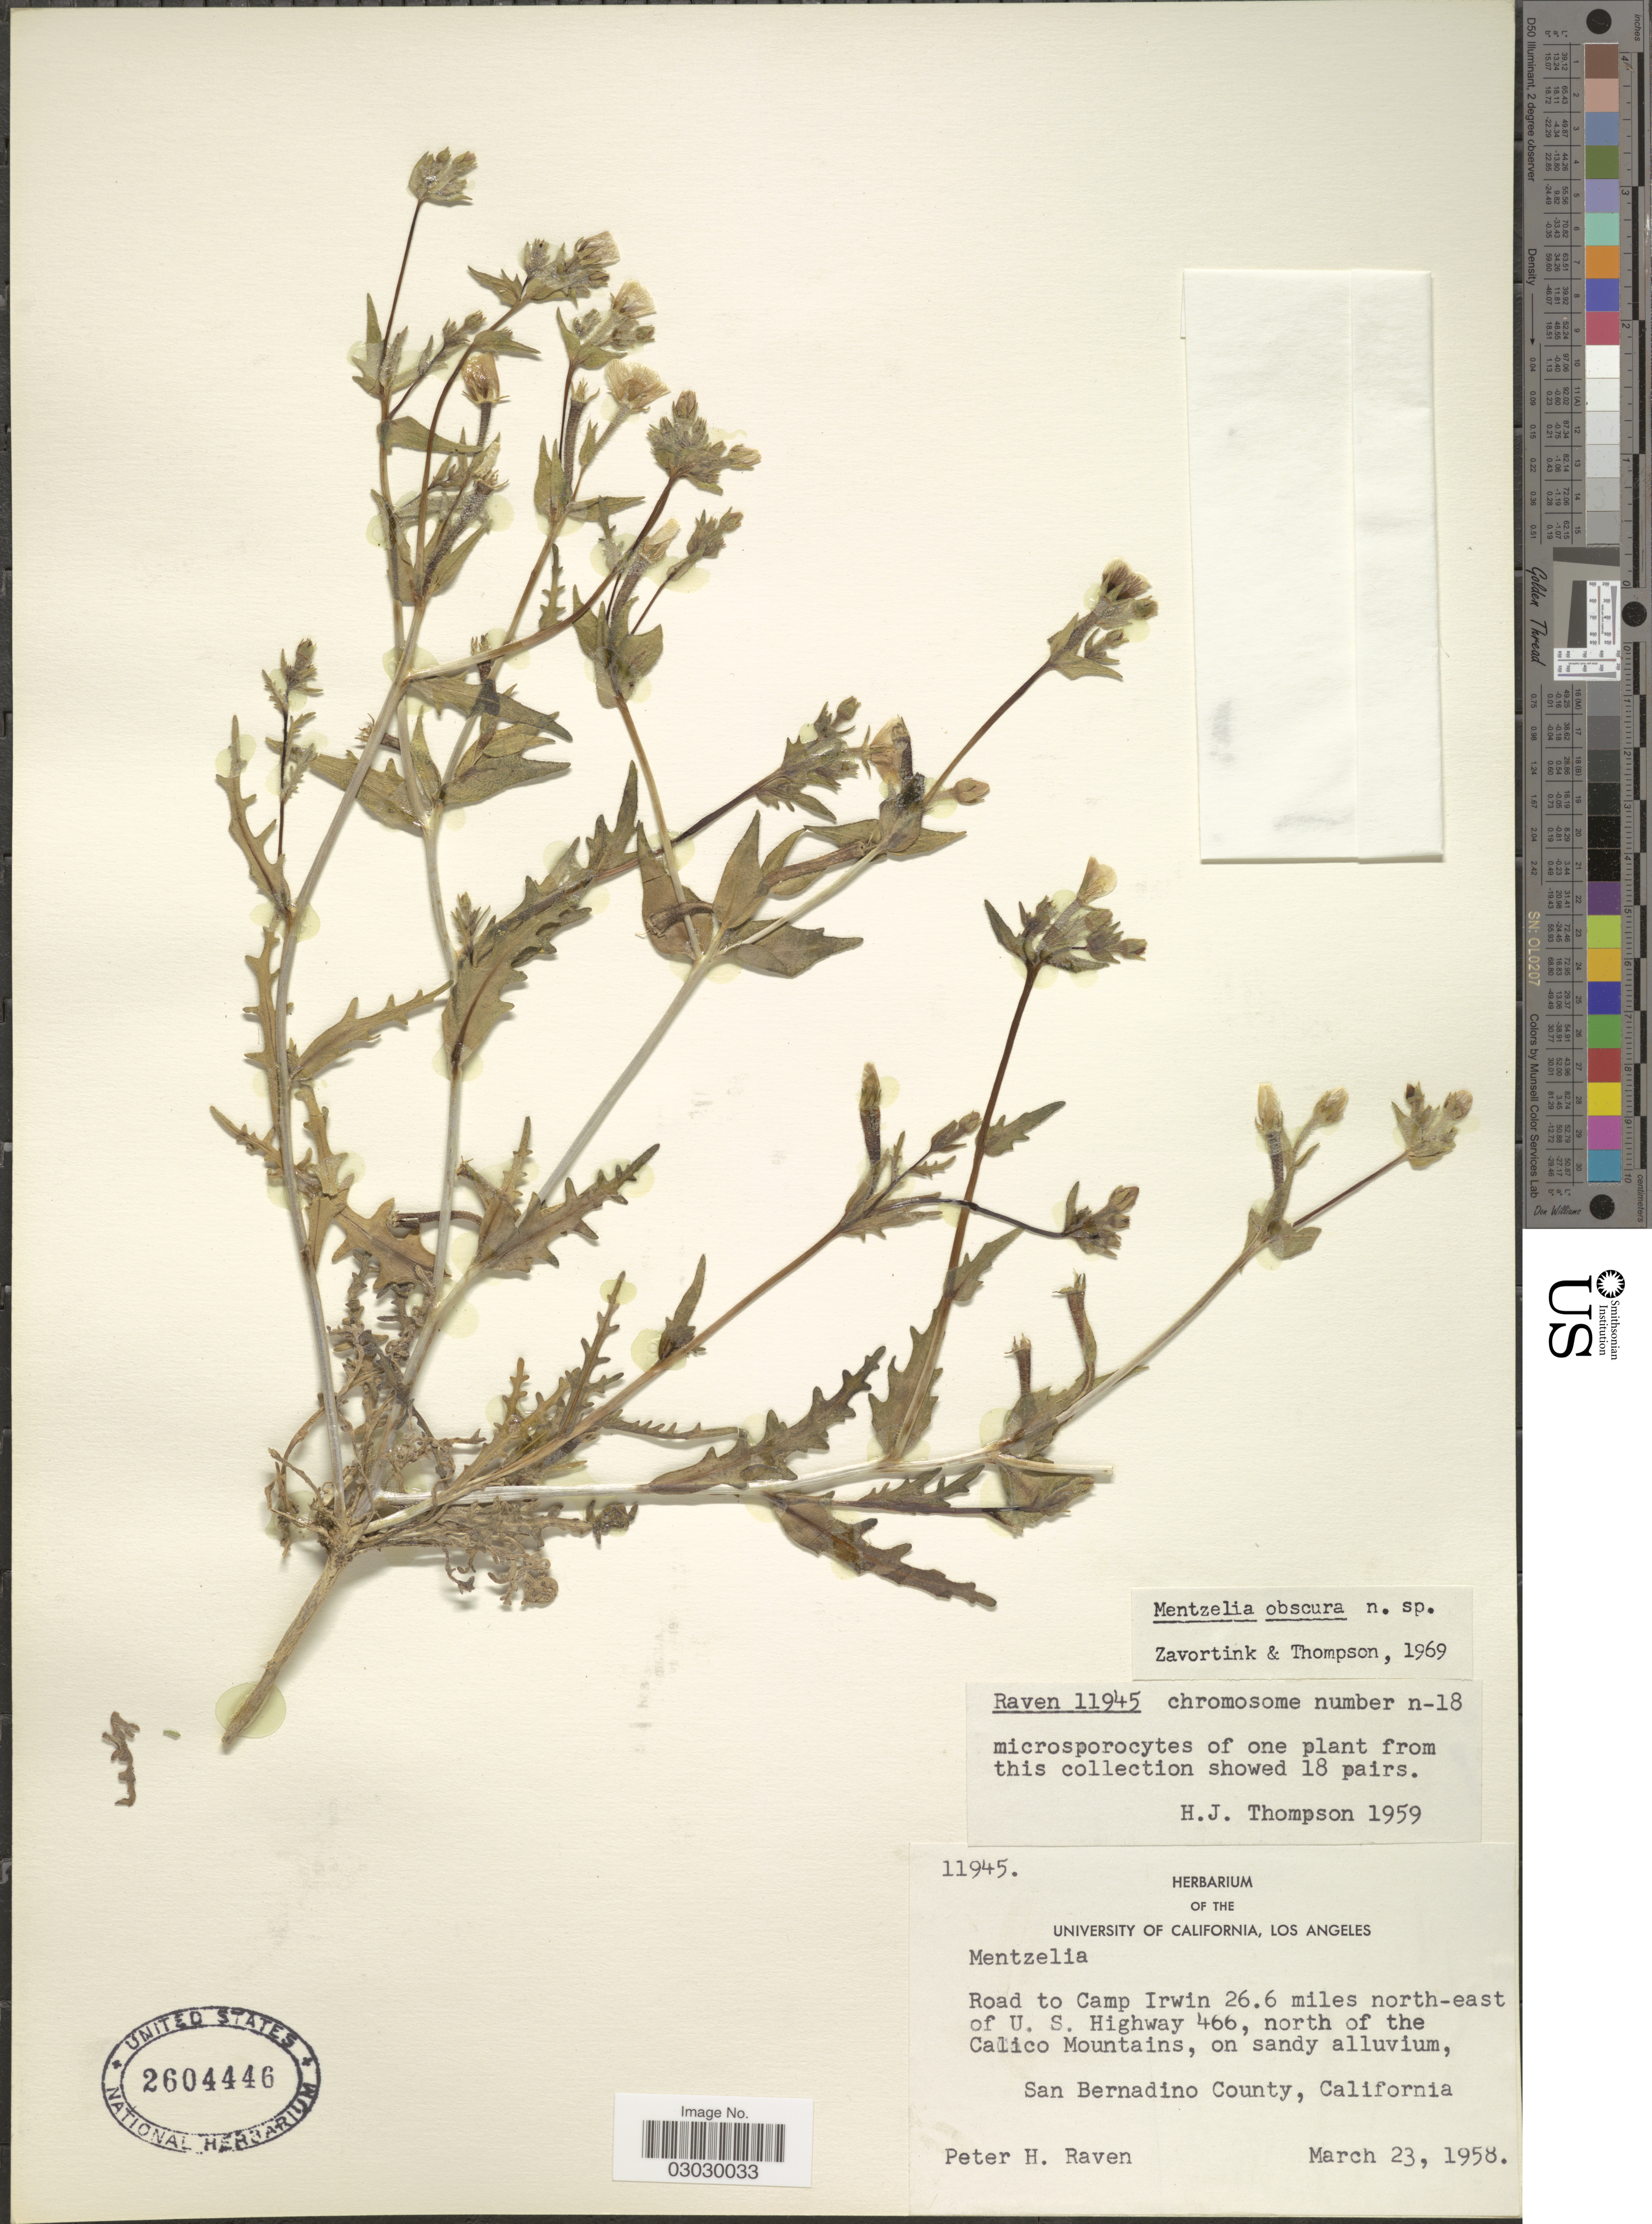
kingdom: Plantae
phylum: Tracheophyta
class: Magnoliopsida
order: Cornales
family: Loasaceae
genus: Mentzelia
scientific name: Mentzelia obscura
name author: H.J. Thomps. & J.E. Roberts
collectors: P. Raven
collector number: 11945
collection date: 1958-03-23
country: United States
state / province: California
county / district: San Bernardino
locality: Road to Camp Irwin 26.6 miles north-east of U.S. Highway 466, north of the Calico Mountains, on sandy alluvium, San Bernardino County.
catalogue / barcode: US 2604446